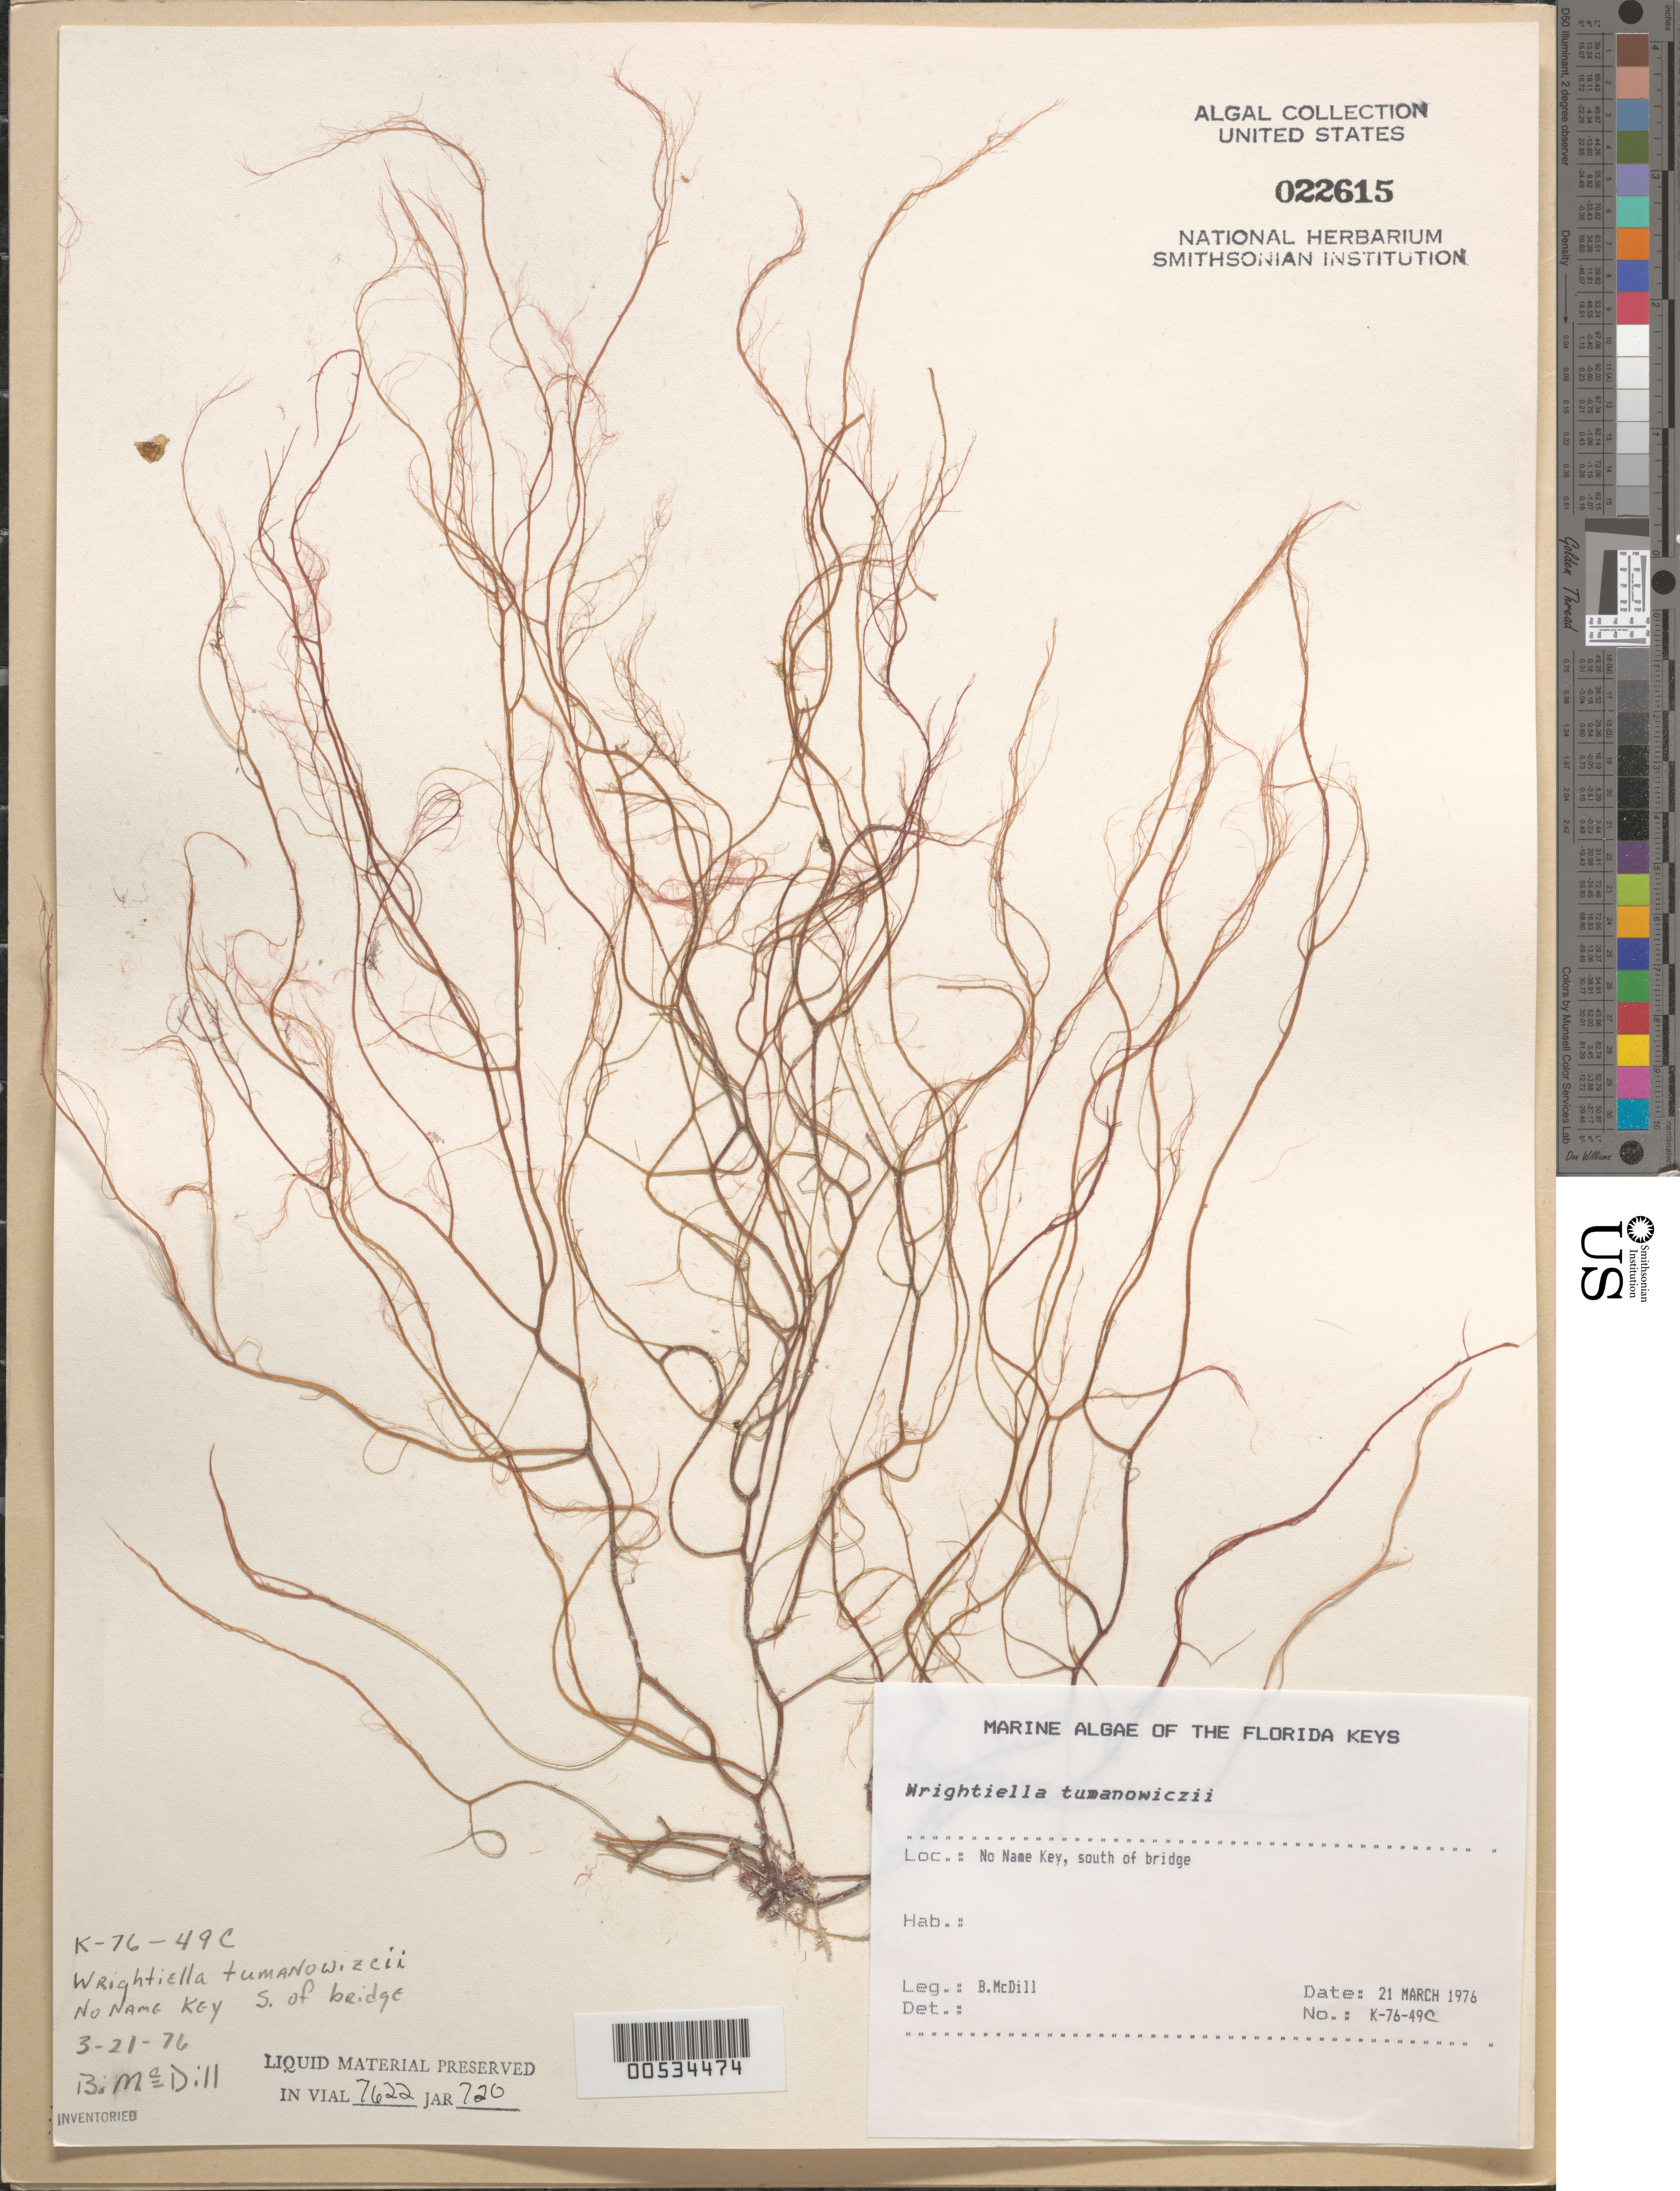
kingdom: Plantae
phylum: Rhodophyta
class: Florideophyceae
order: Ceramiales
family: Rhodomelaceae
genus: Wrightiella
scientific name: Wrightiella tumanowiczii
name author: (Gatty ex Harv.) F. Schmitz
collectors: W. McDill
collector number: K-76-49c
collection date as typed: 21 Mar 1976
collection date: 1976-03-21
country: United States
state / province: Florida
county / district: Monroe County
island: No Name Key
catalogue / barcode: US 22615